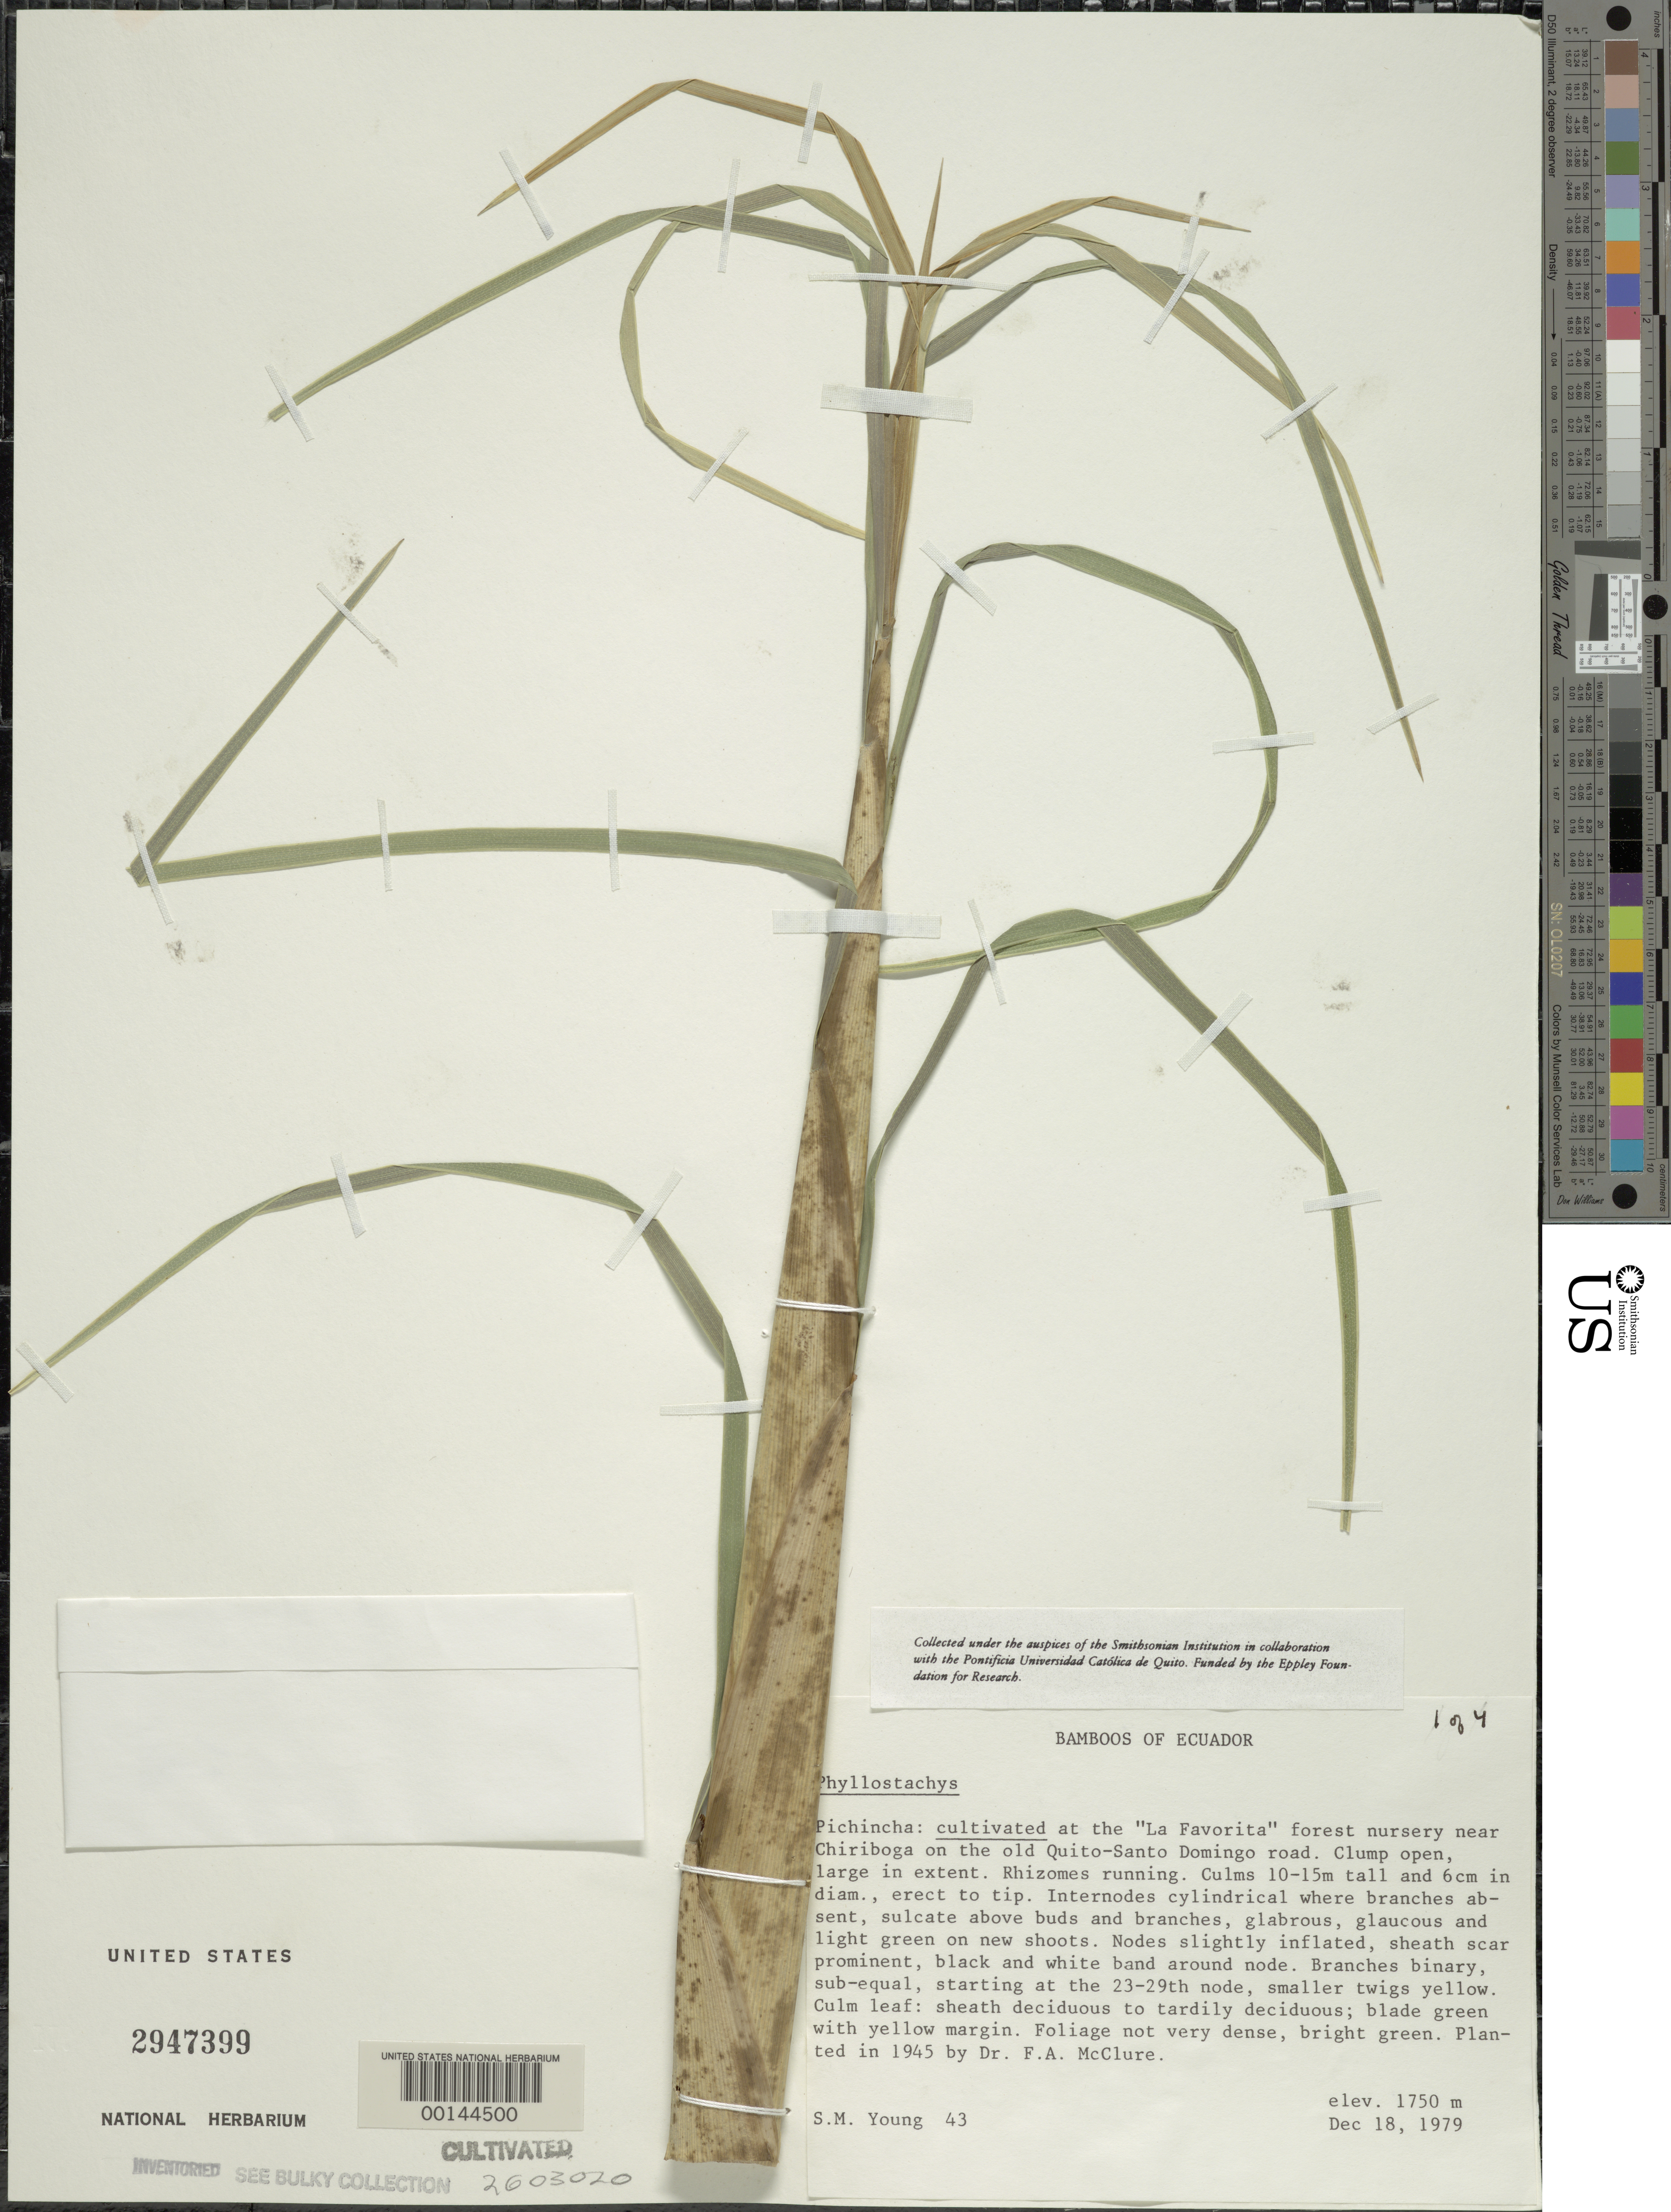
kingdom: Plantae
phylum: Tracheophyta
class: Liliopsida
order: Poales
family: Poaceae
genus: Phyllostachys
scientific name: Phyllostachys sp.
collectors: S. Young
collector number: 43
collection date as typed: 18 Dec 1979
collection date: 1979-12-18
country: Ecuador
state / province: Pichincha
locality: Chiriboga, "la favorita" nursery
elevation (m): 1750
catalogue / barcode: US 2947399